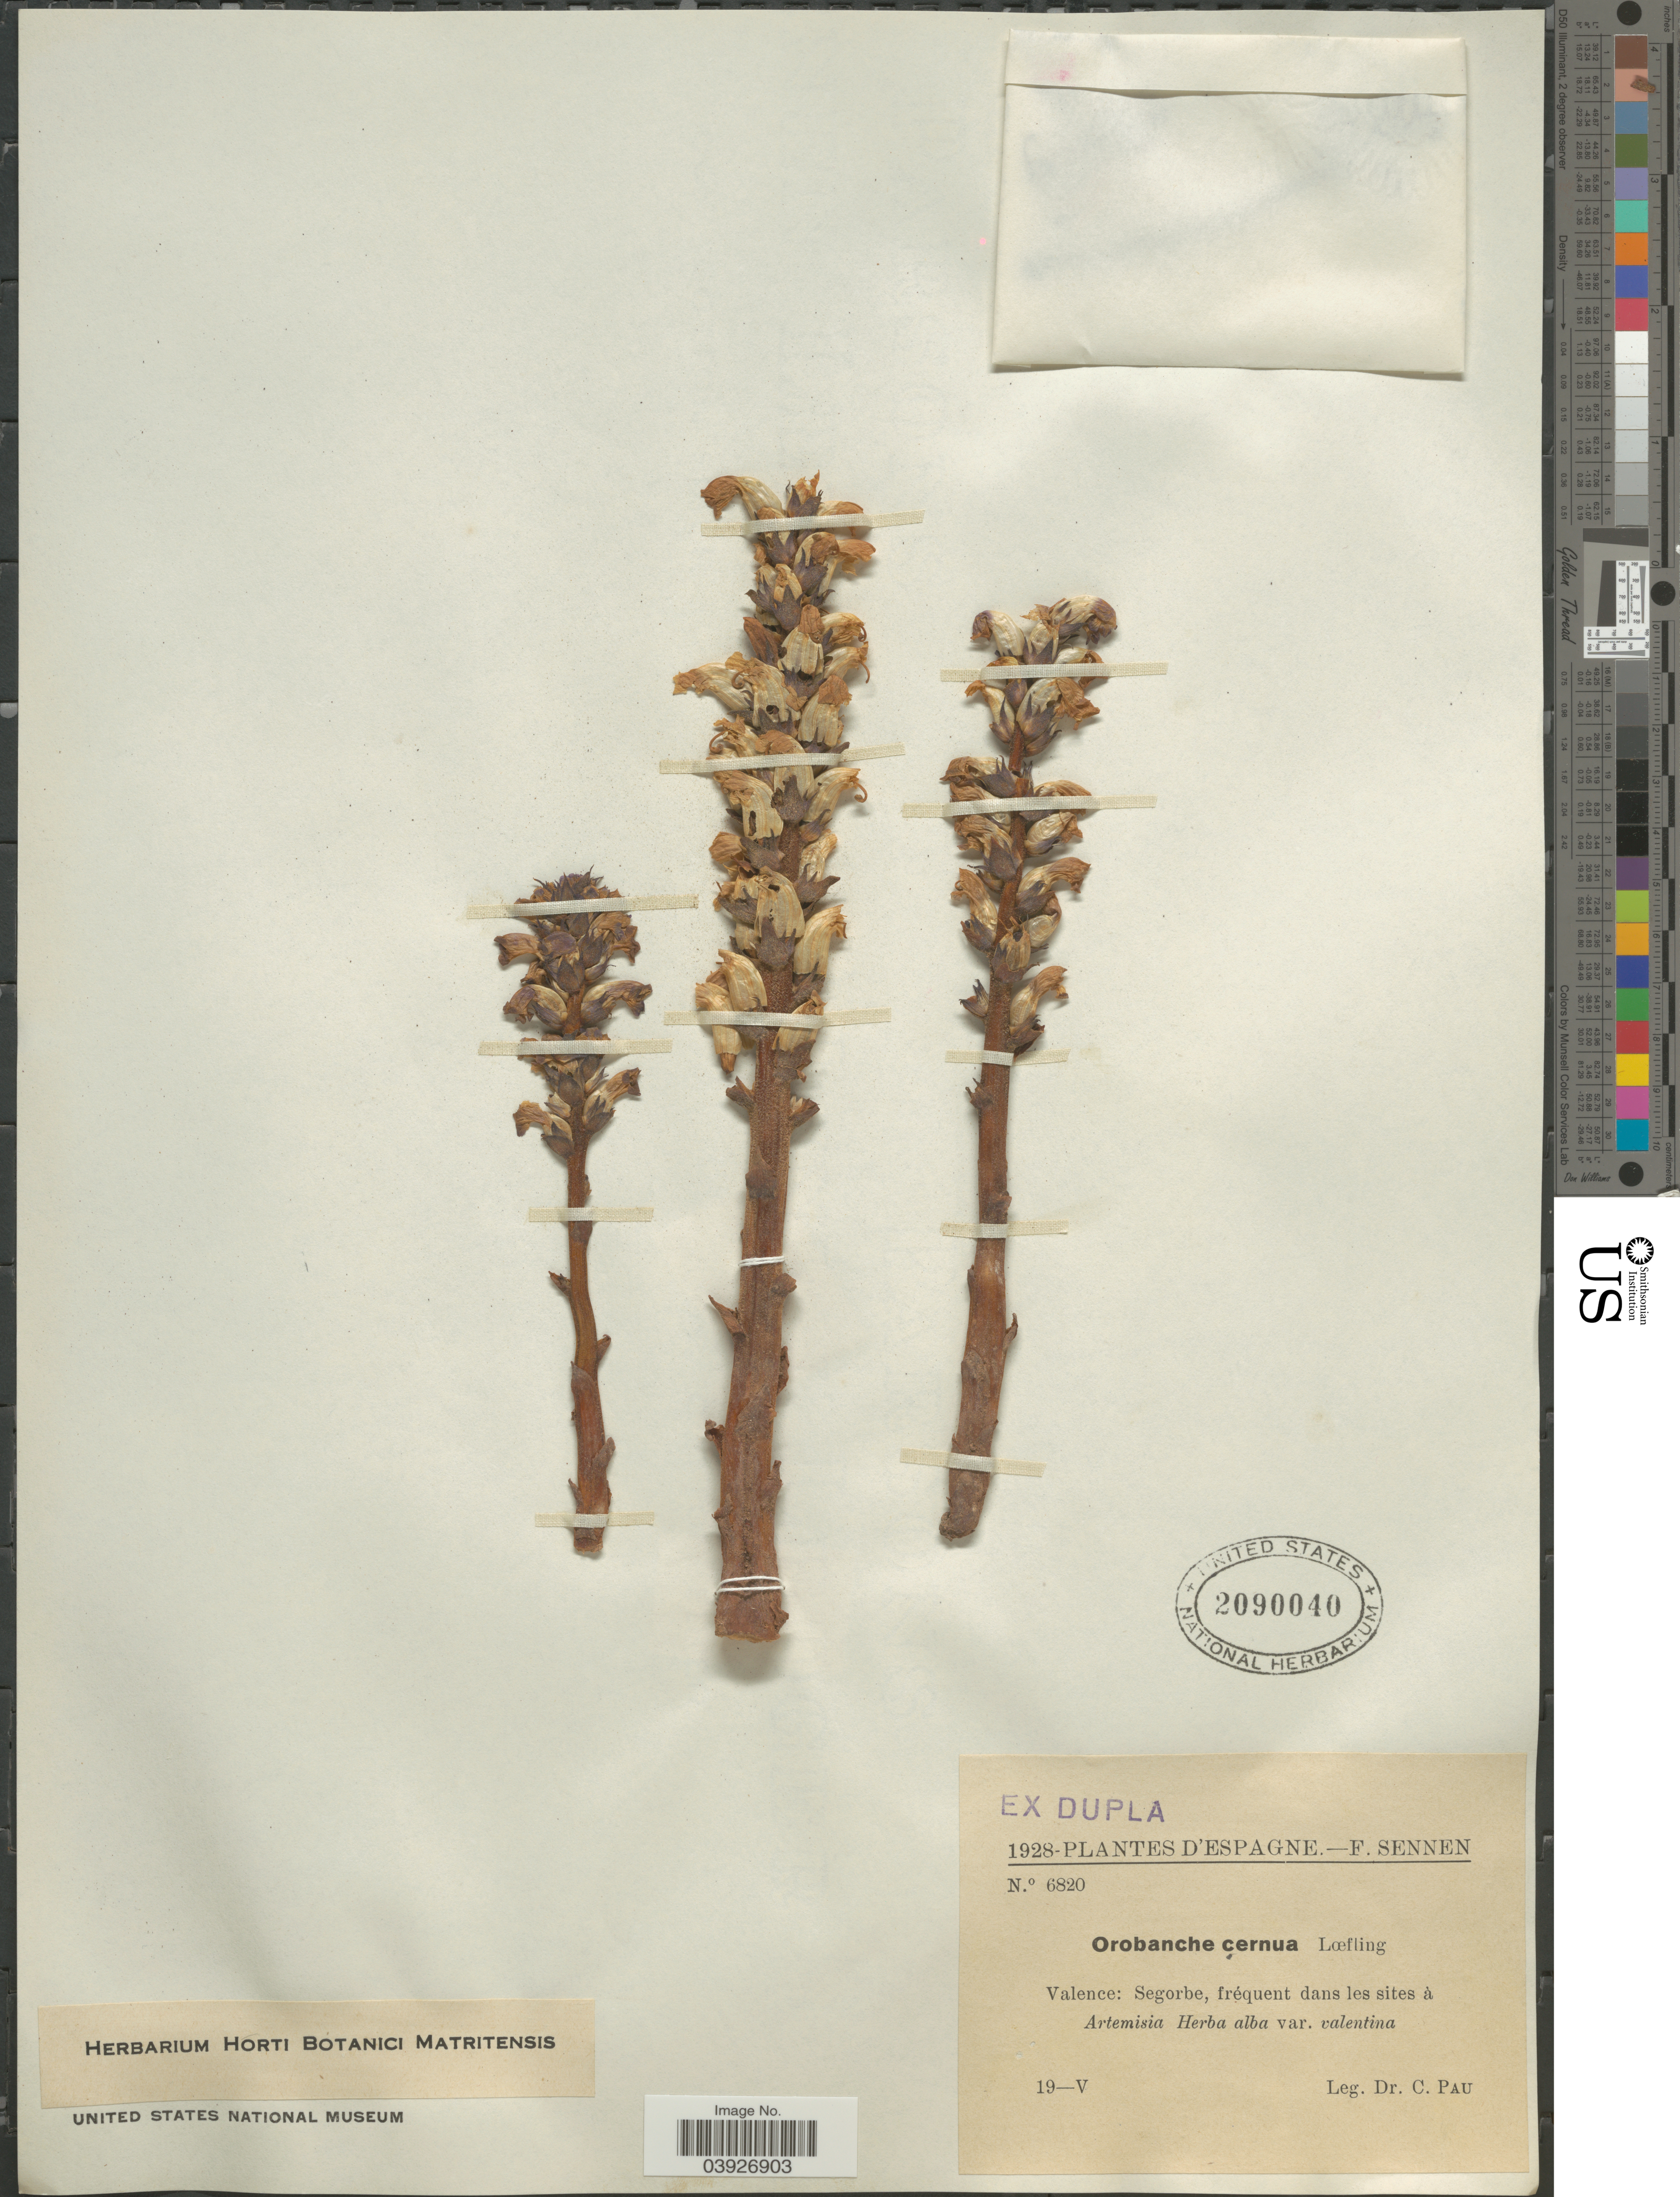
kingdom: Plantae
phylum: Tracheophyta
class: Magnoliopsida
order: Lamiales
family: Orobanchaceae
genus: Orobanche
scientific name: Orobanche cernua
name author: Vell.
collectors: C. Pau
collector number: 6820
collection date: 1928-05-19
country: Spain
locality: Valence: Segorbe, fréquent dans les sites à Artemisia Herba alba ver. valentina.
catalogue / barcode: US 2090040